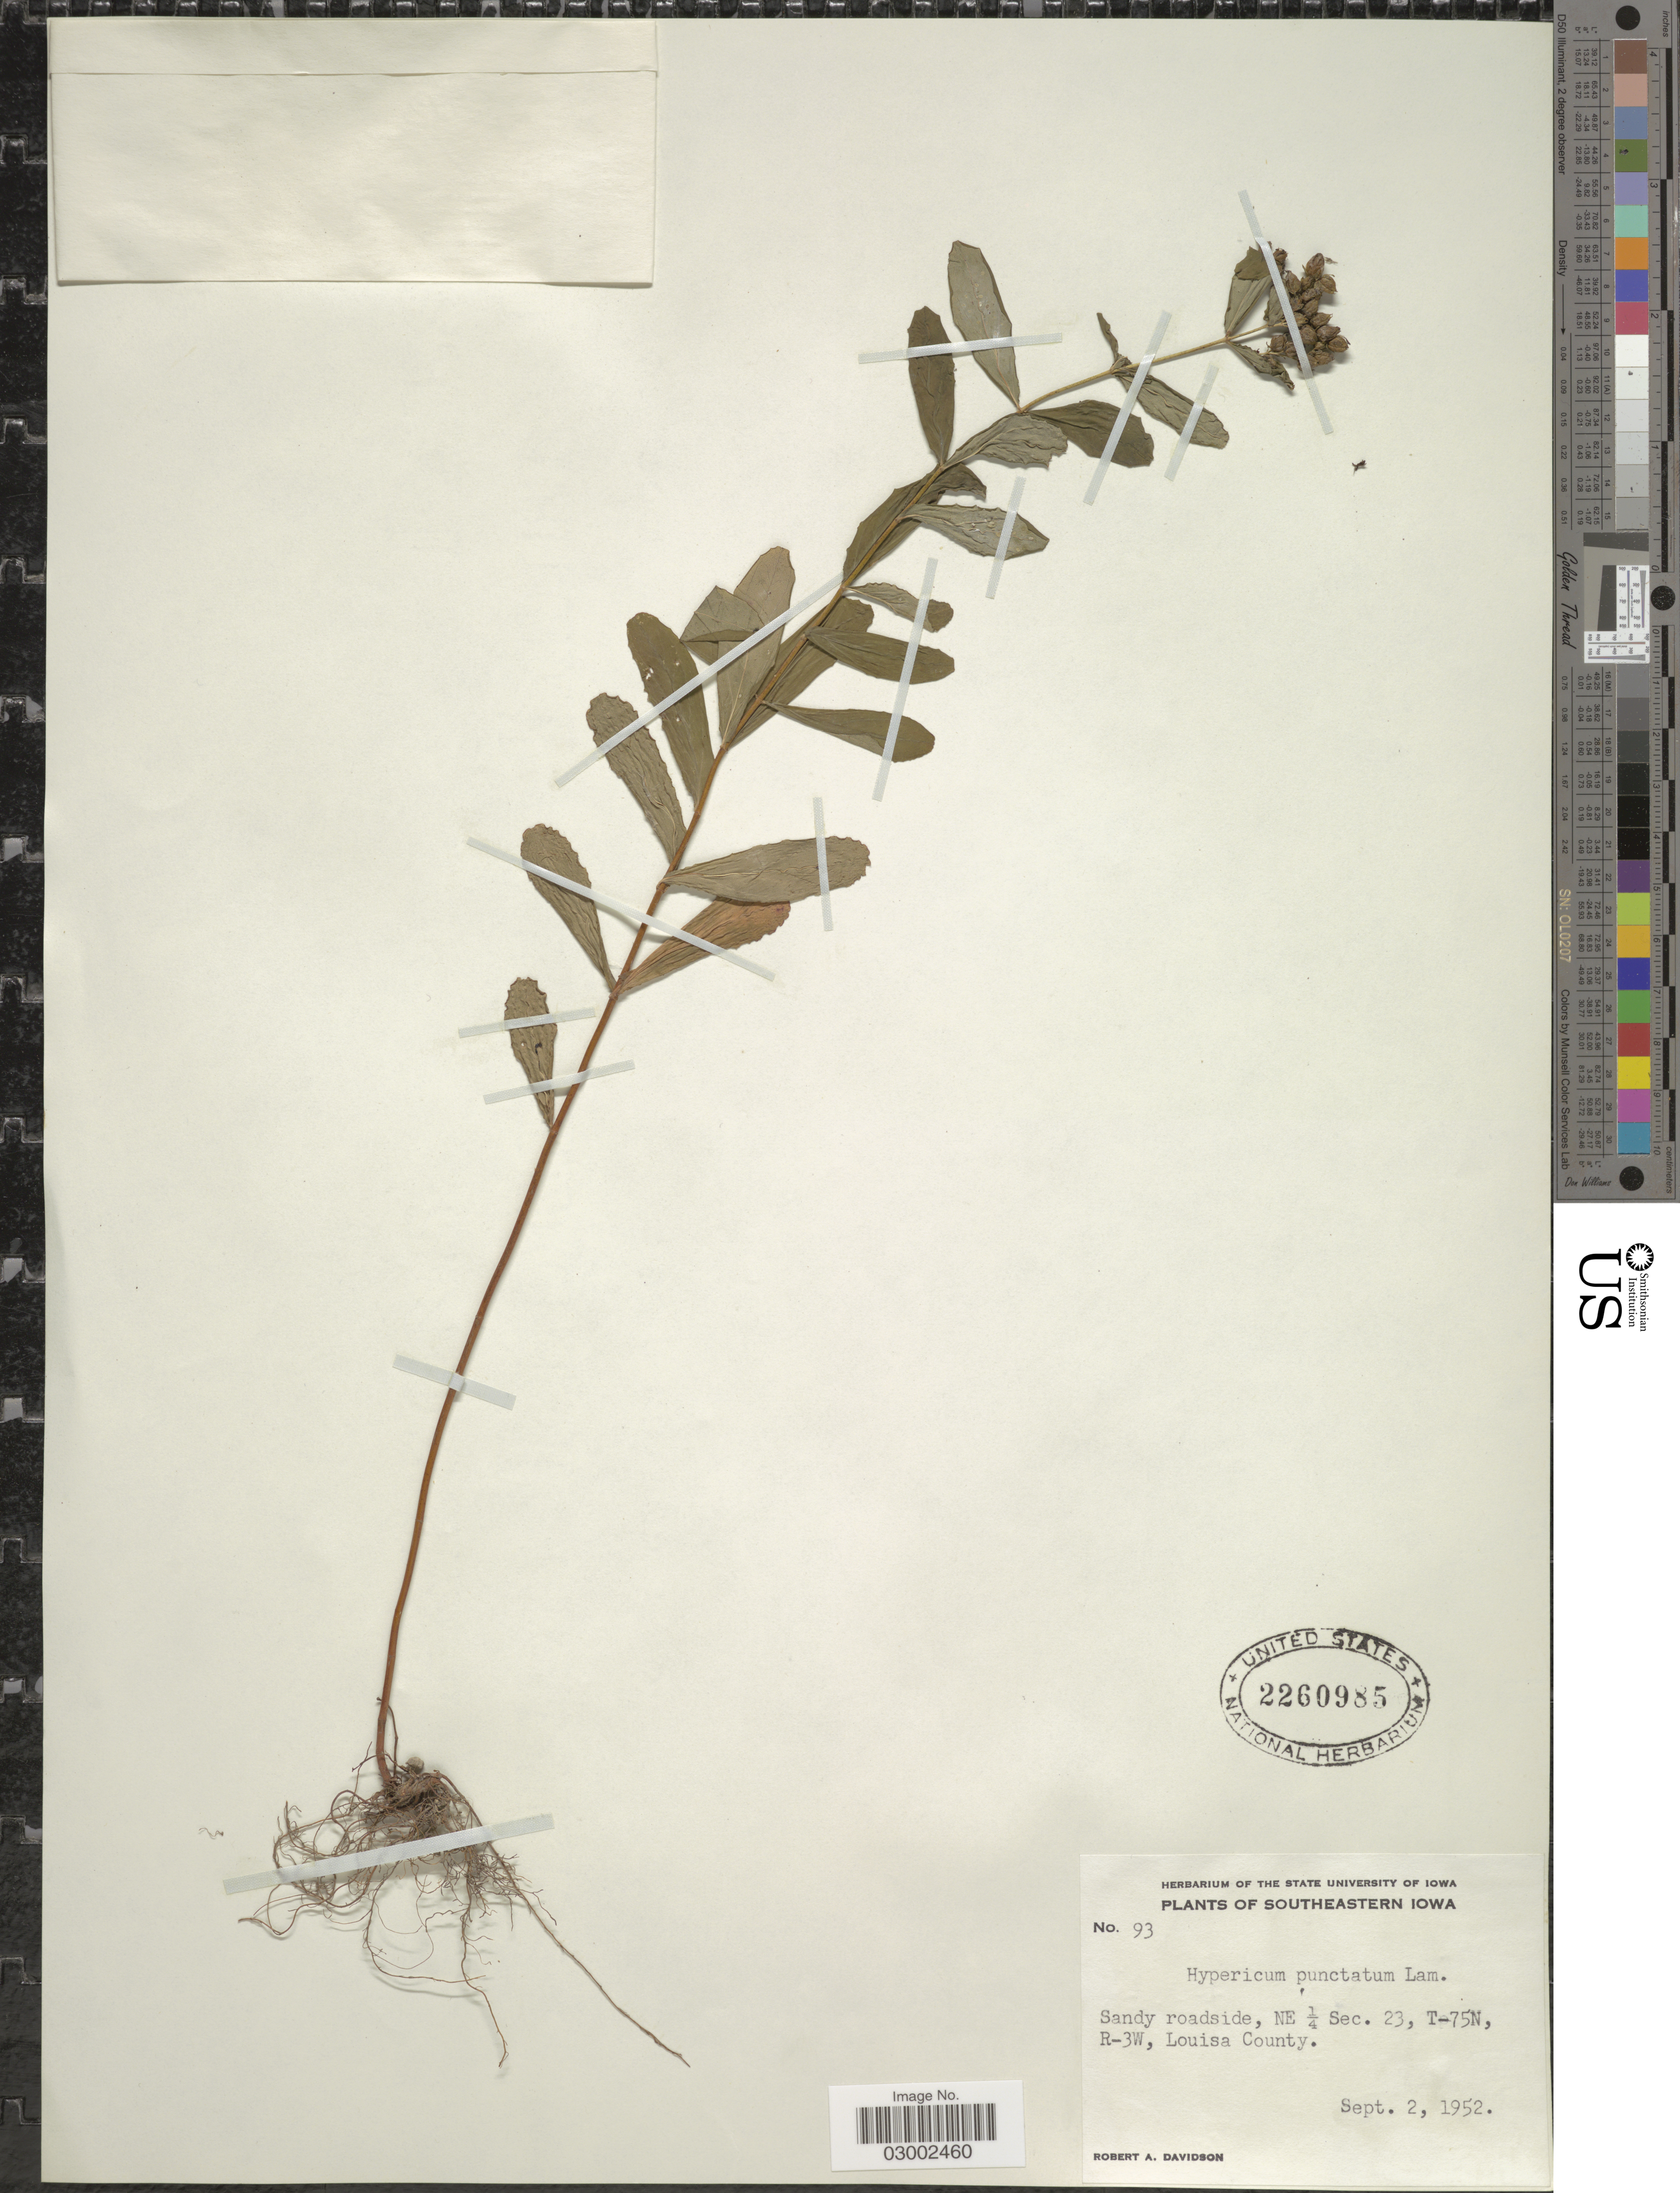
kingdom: Plantae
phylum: Tracheophyta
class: Magnoliopsida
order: Malpighiales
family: Hypericaceae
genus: Hypericum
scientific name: Hypericum punctatum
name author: Lam.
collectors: R. A. Davidson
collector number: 93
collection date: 1952-09-02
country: United States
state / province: Iowa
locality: Southeastern Iowa. NE ¼ Sec. 23, T-57N, R-3W, Louisa County.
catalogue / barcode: US 2260985